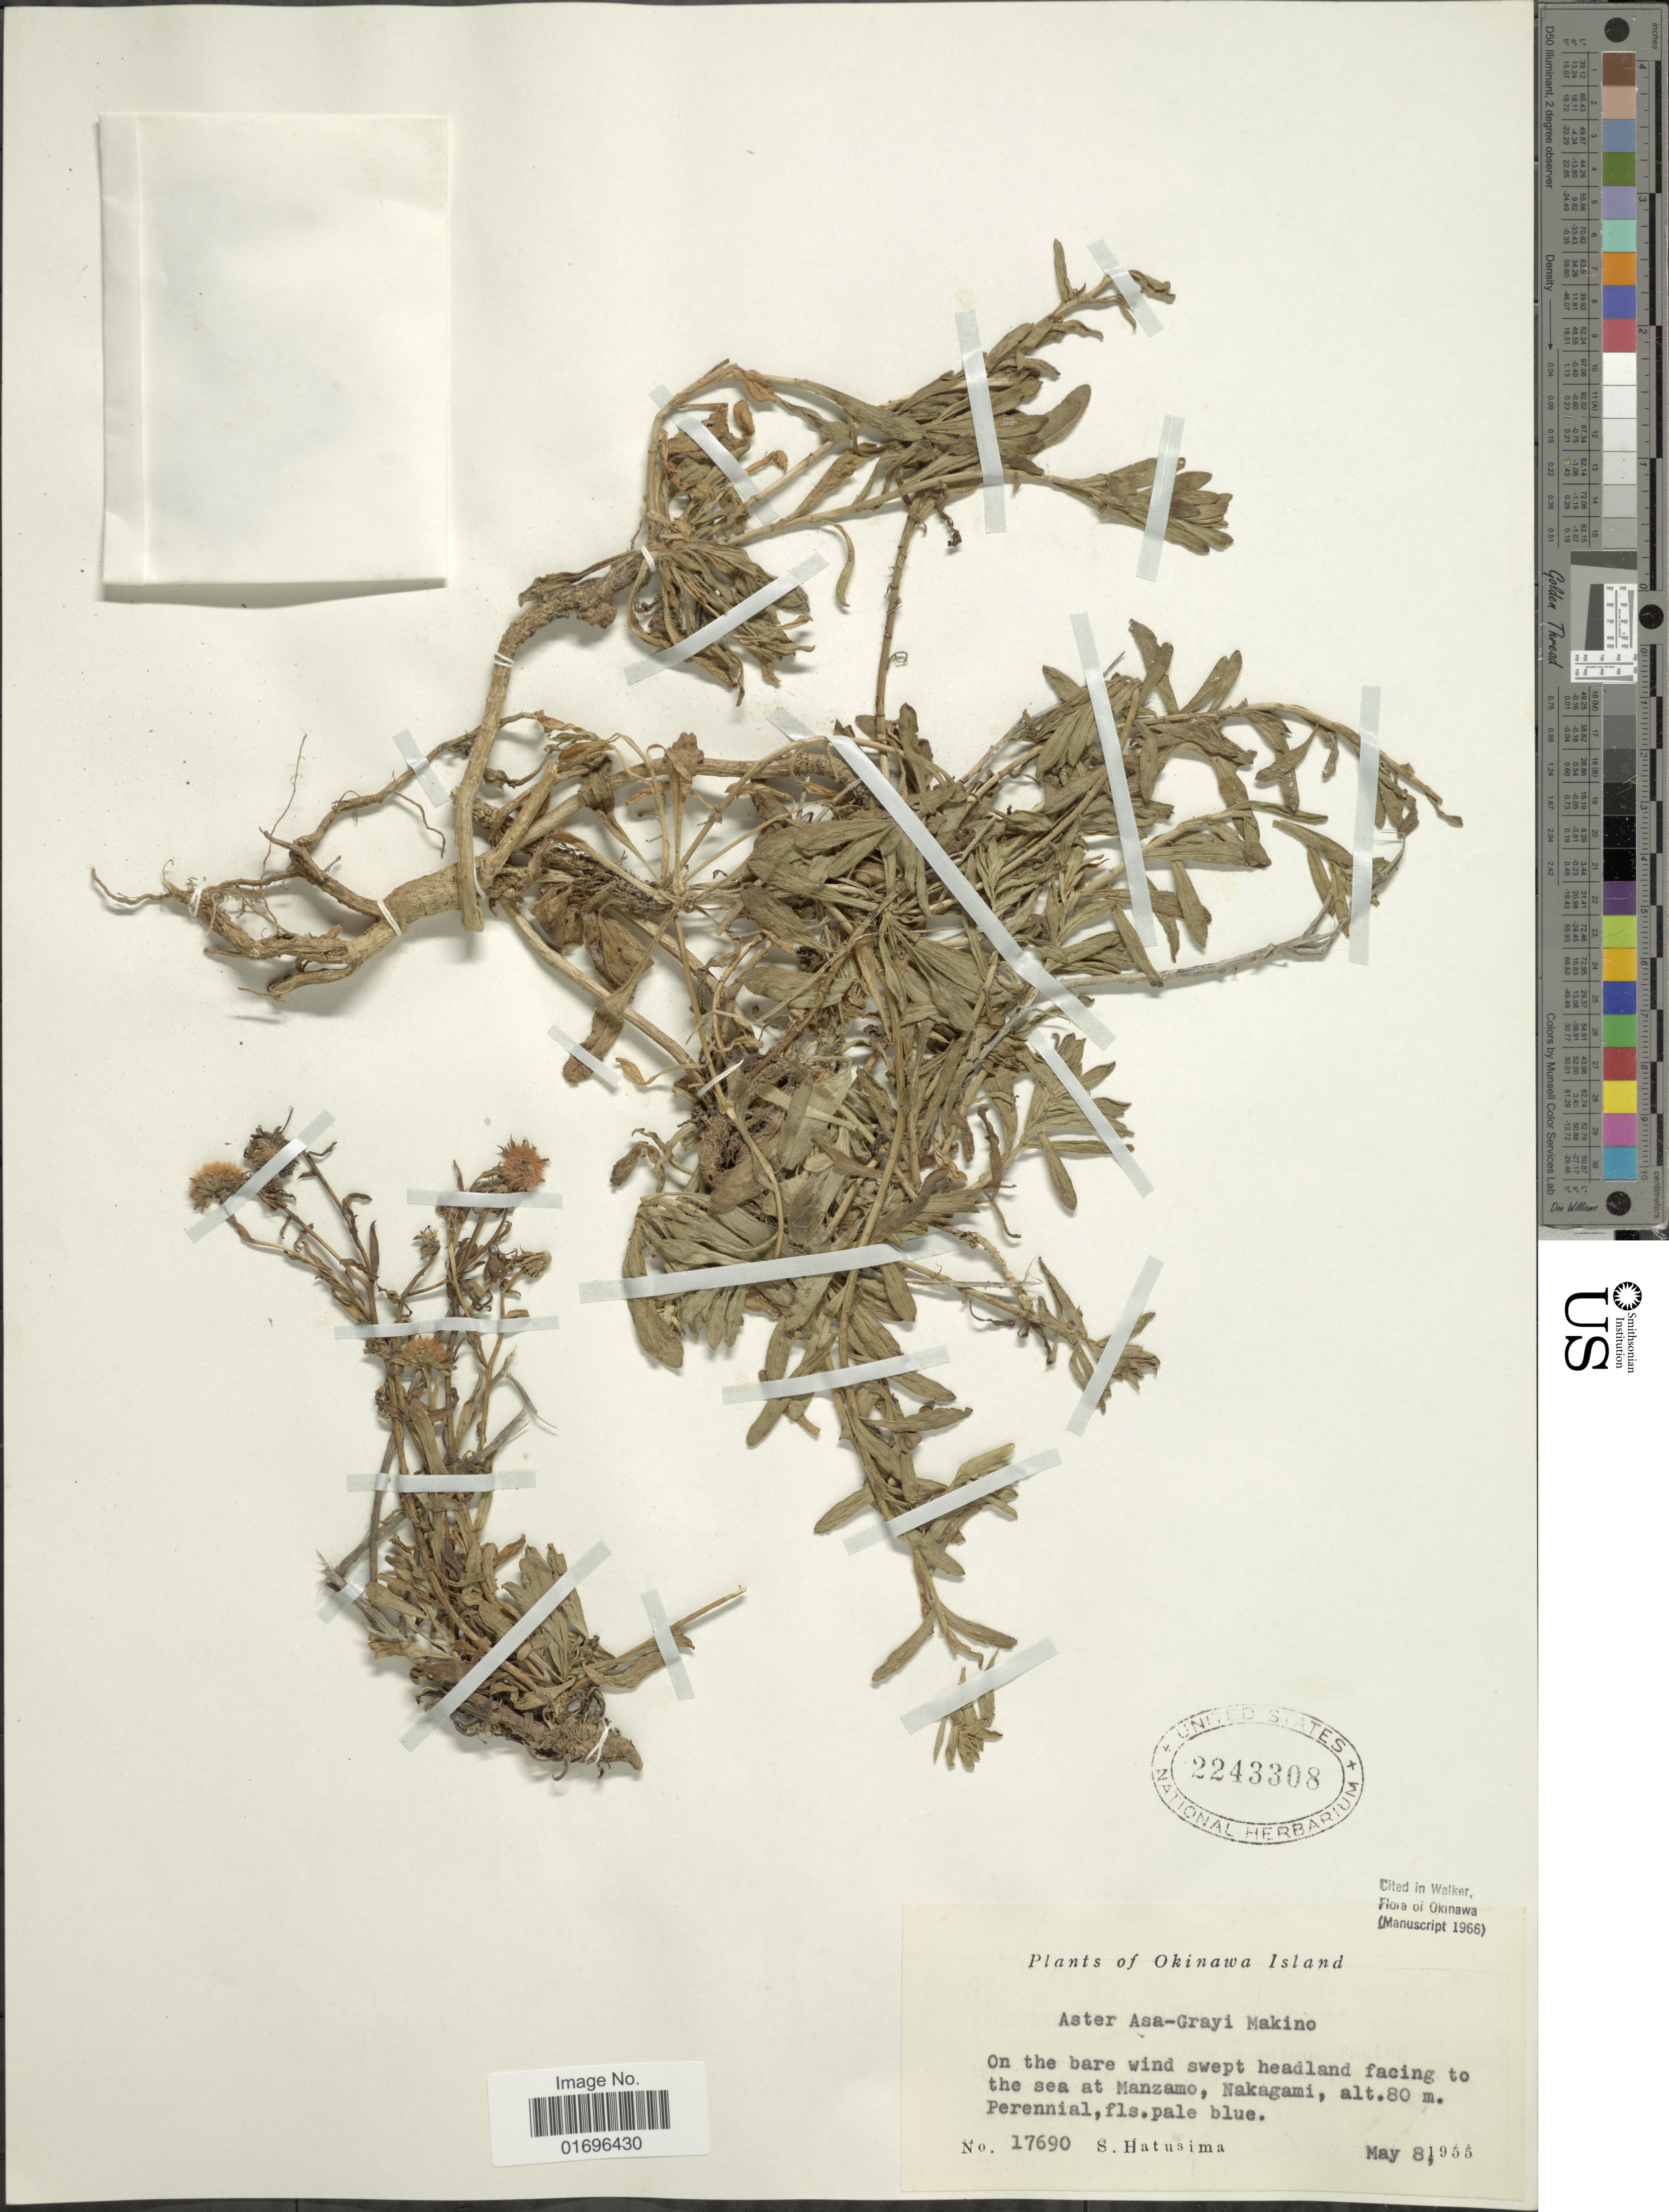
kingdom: Plantae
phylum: Tracheophyta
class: Magnoliopsida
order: Asterales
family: Asteraceae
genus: Aster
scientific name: Aster asagrayi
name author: Makino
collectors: S. Hatusima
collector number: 17690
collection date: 1955-05-08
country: Japan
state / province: Okinawa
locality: Okinawa Island. On the bare wind swept headland facing to the sea at Manzamo, Nakagami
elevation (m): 80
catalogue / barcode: US 2243308